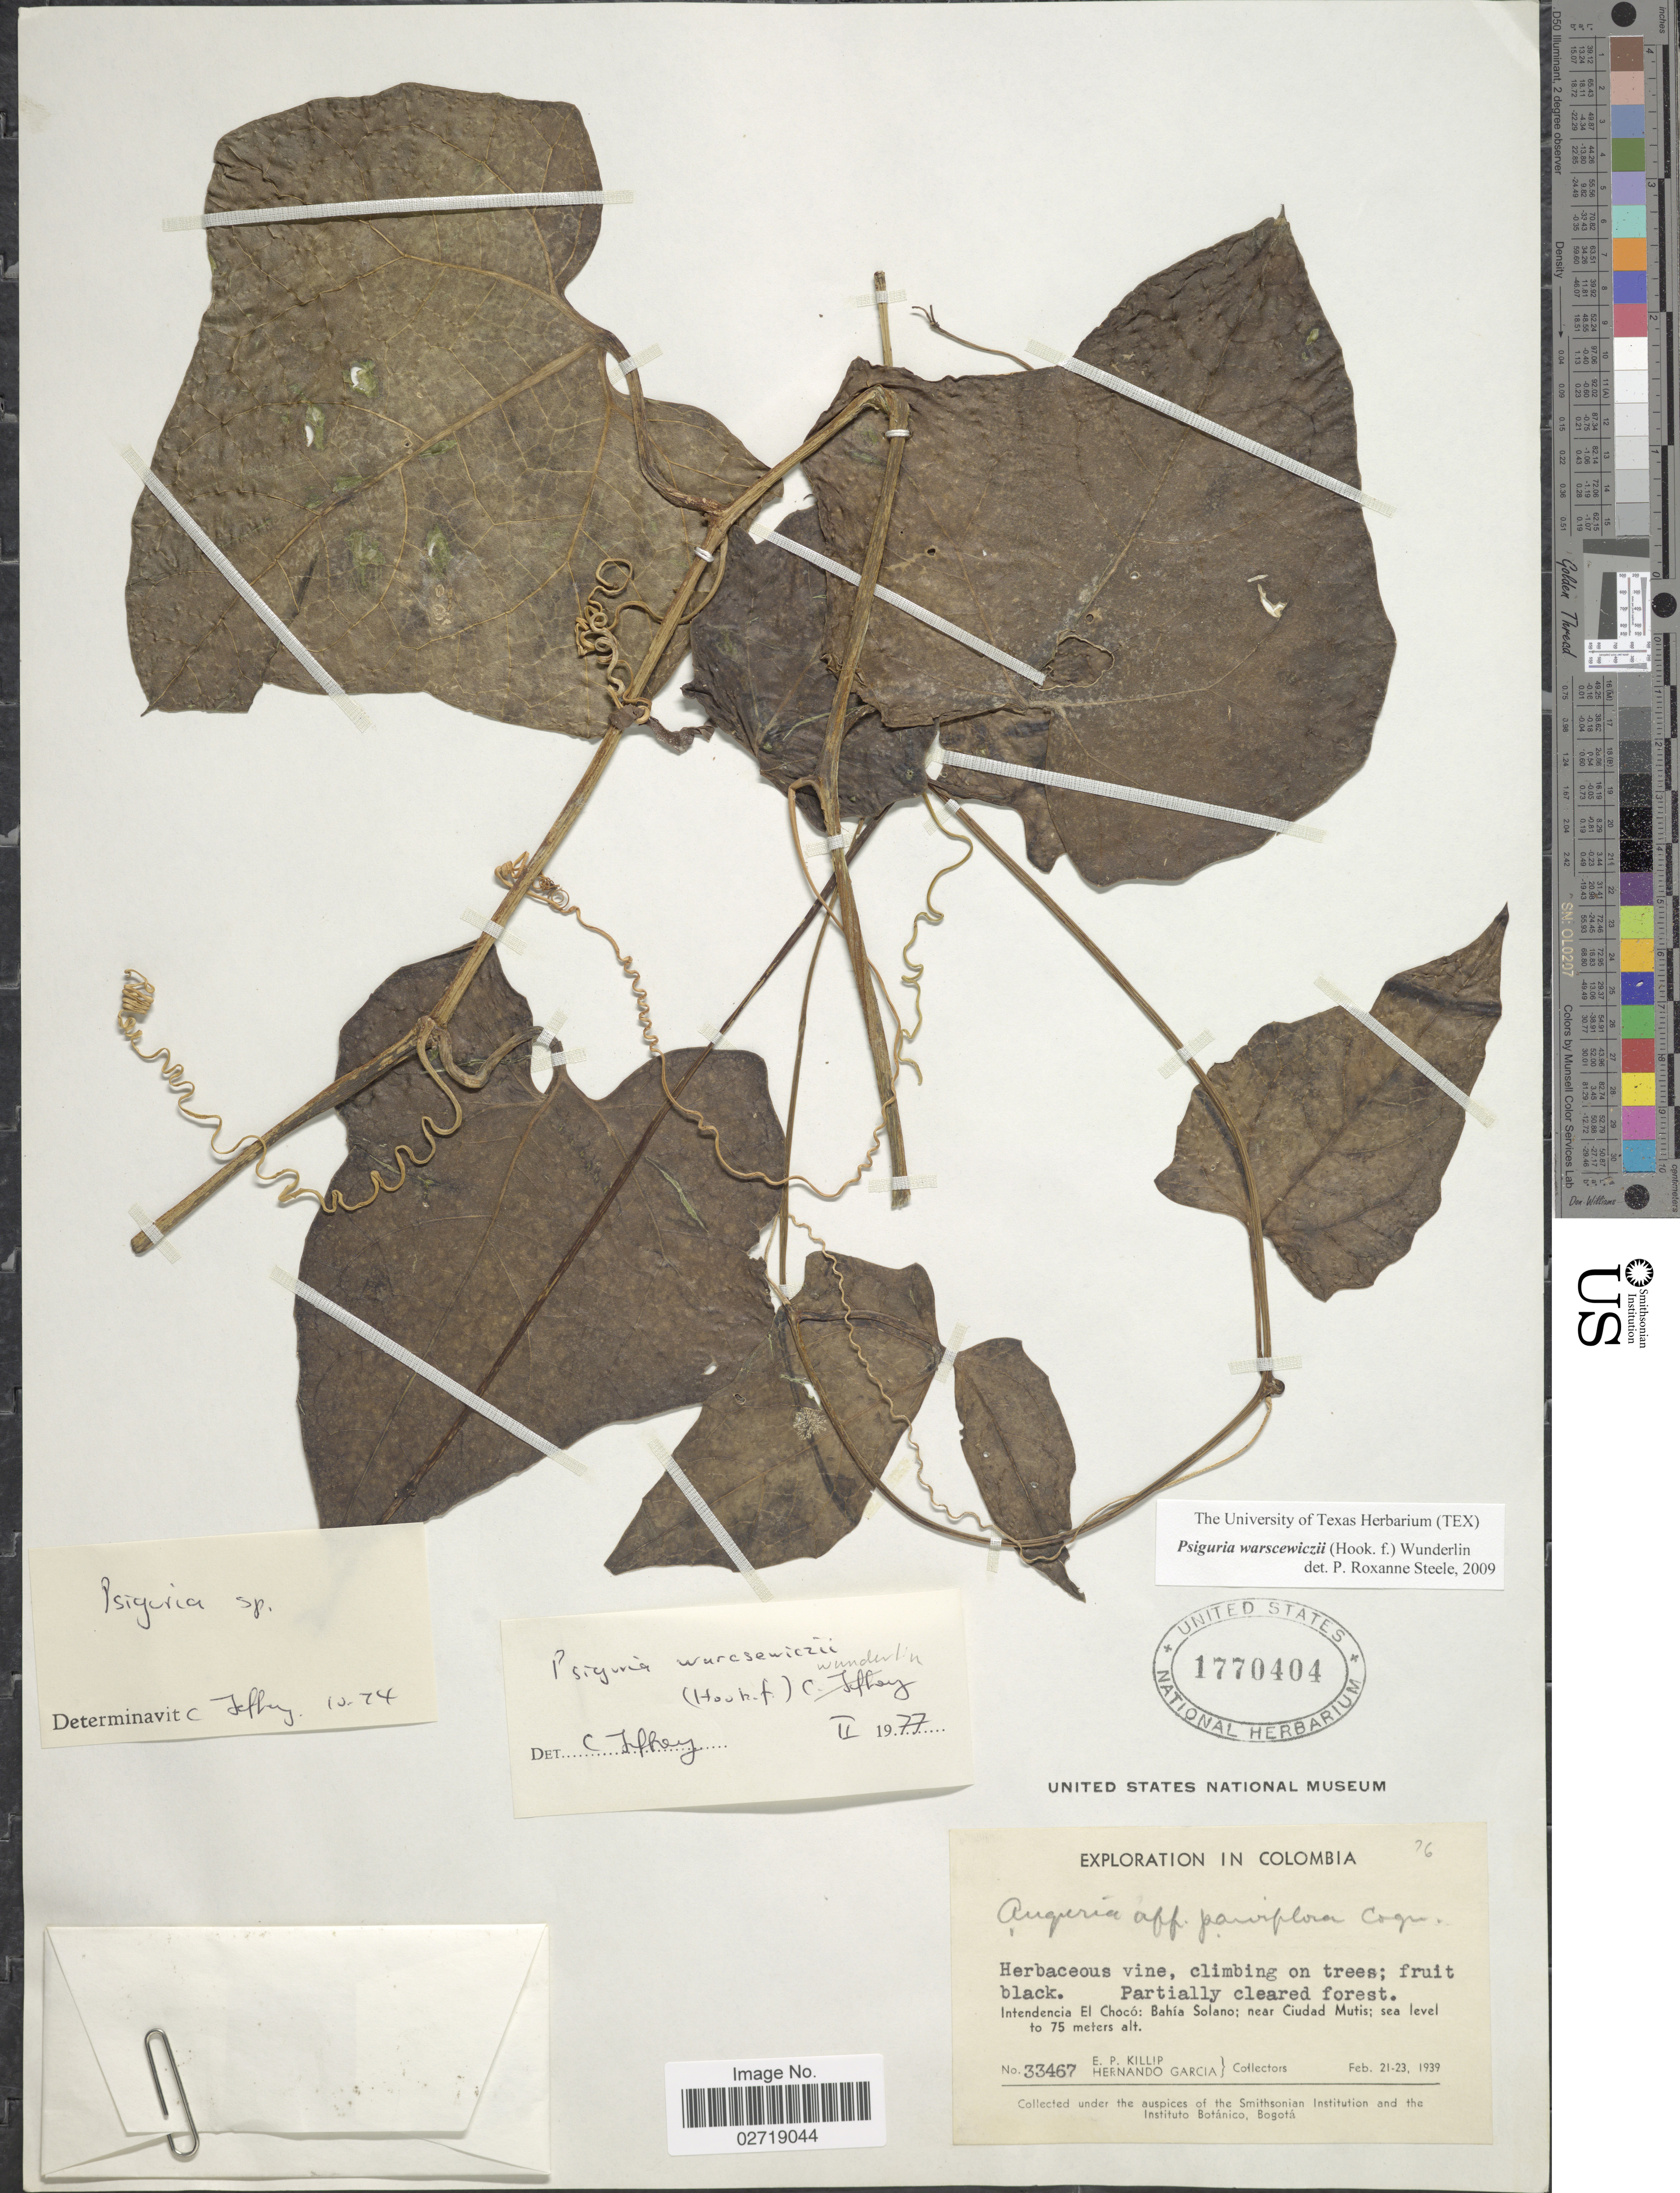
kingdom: Plantae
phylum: Tracheophyta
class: Magnoliopsida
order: Cucurbitales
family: Cucurbitaceae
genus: Psiguria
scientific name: Psiguria warscewiczii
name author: (Hook. f.) Wunderlin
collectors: E. P. Killip & H. Garcia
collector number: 33467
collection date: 1939-02-21/1939-02-23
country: Colombia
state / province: Chocó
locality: Bahia Solano; near Ciudad Mutis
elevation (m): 75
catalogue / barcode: US 1770404